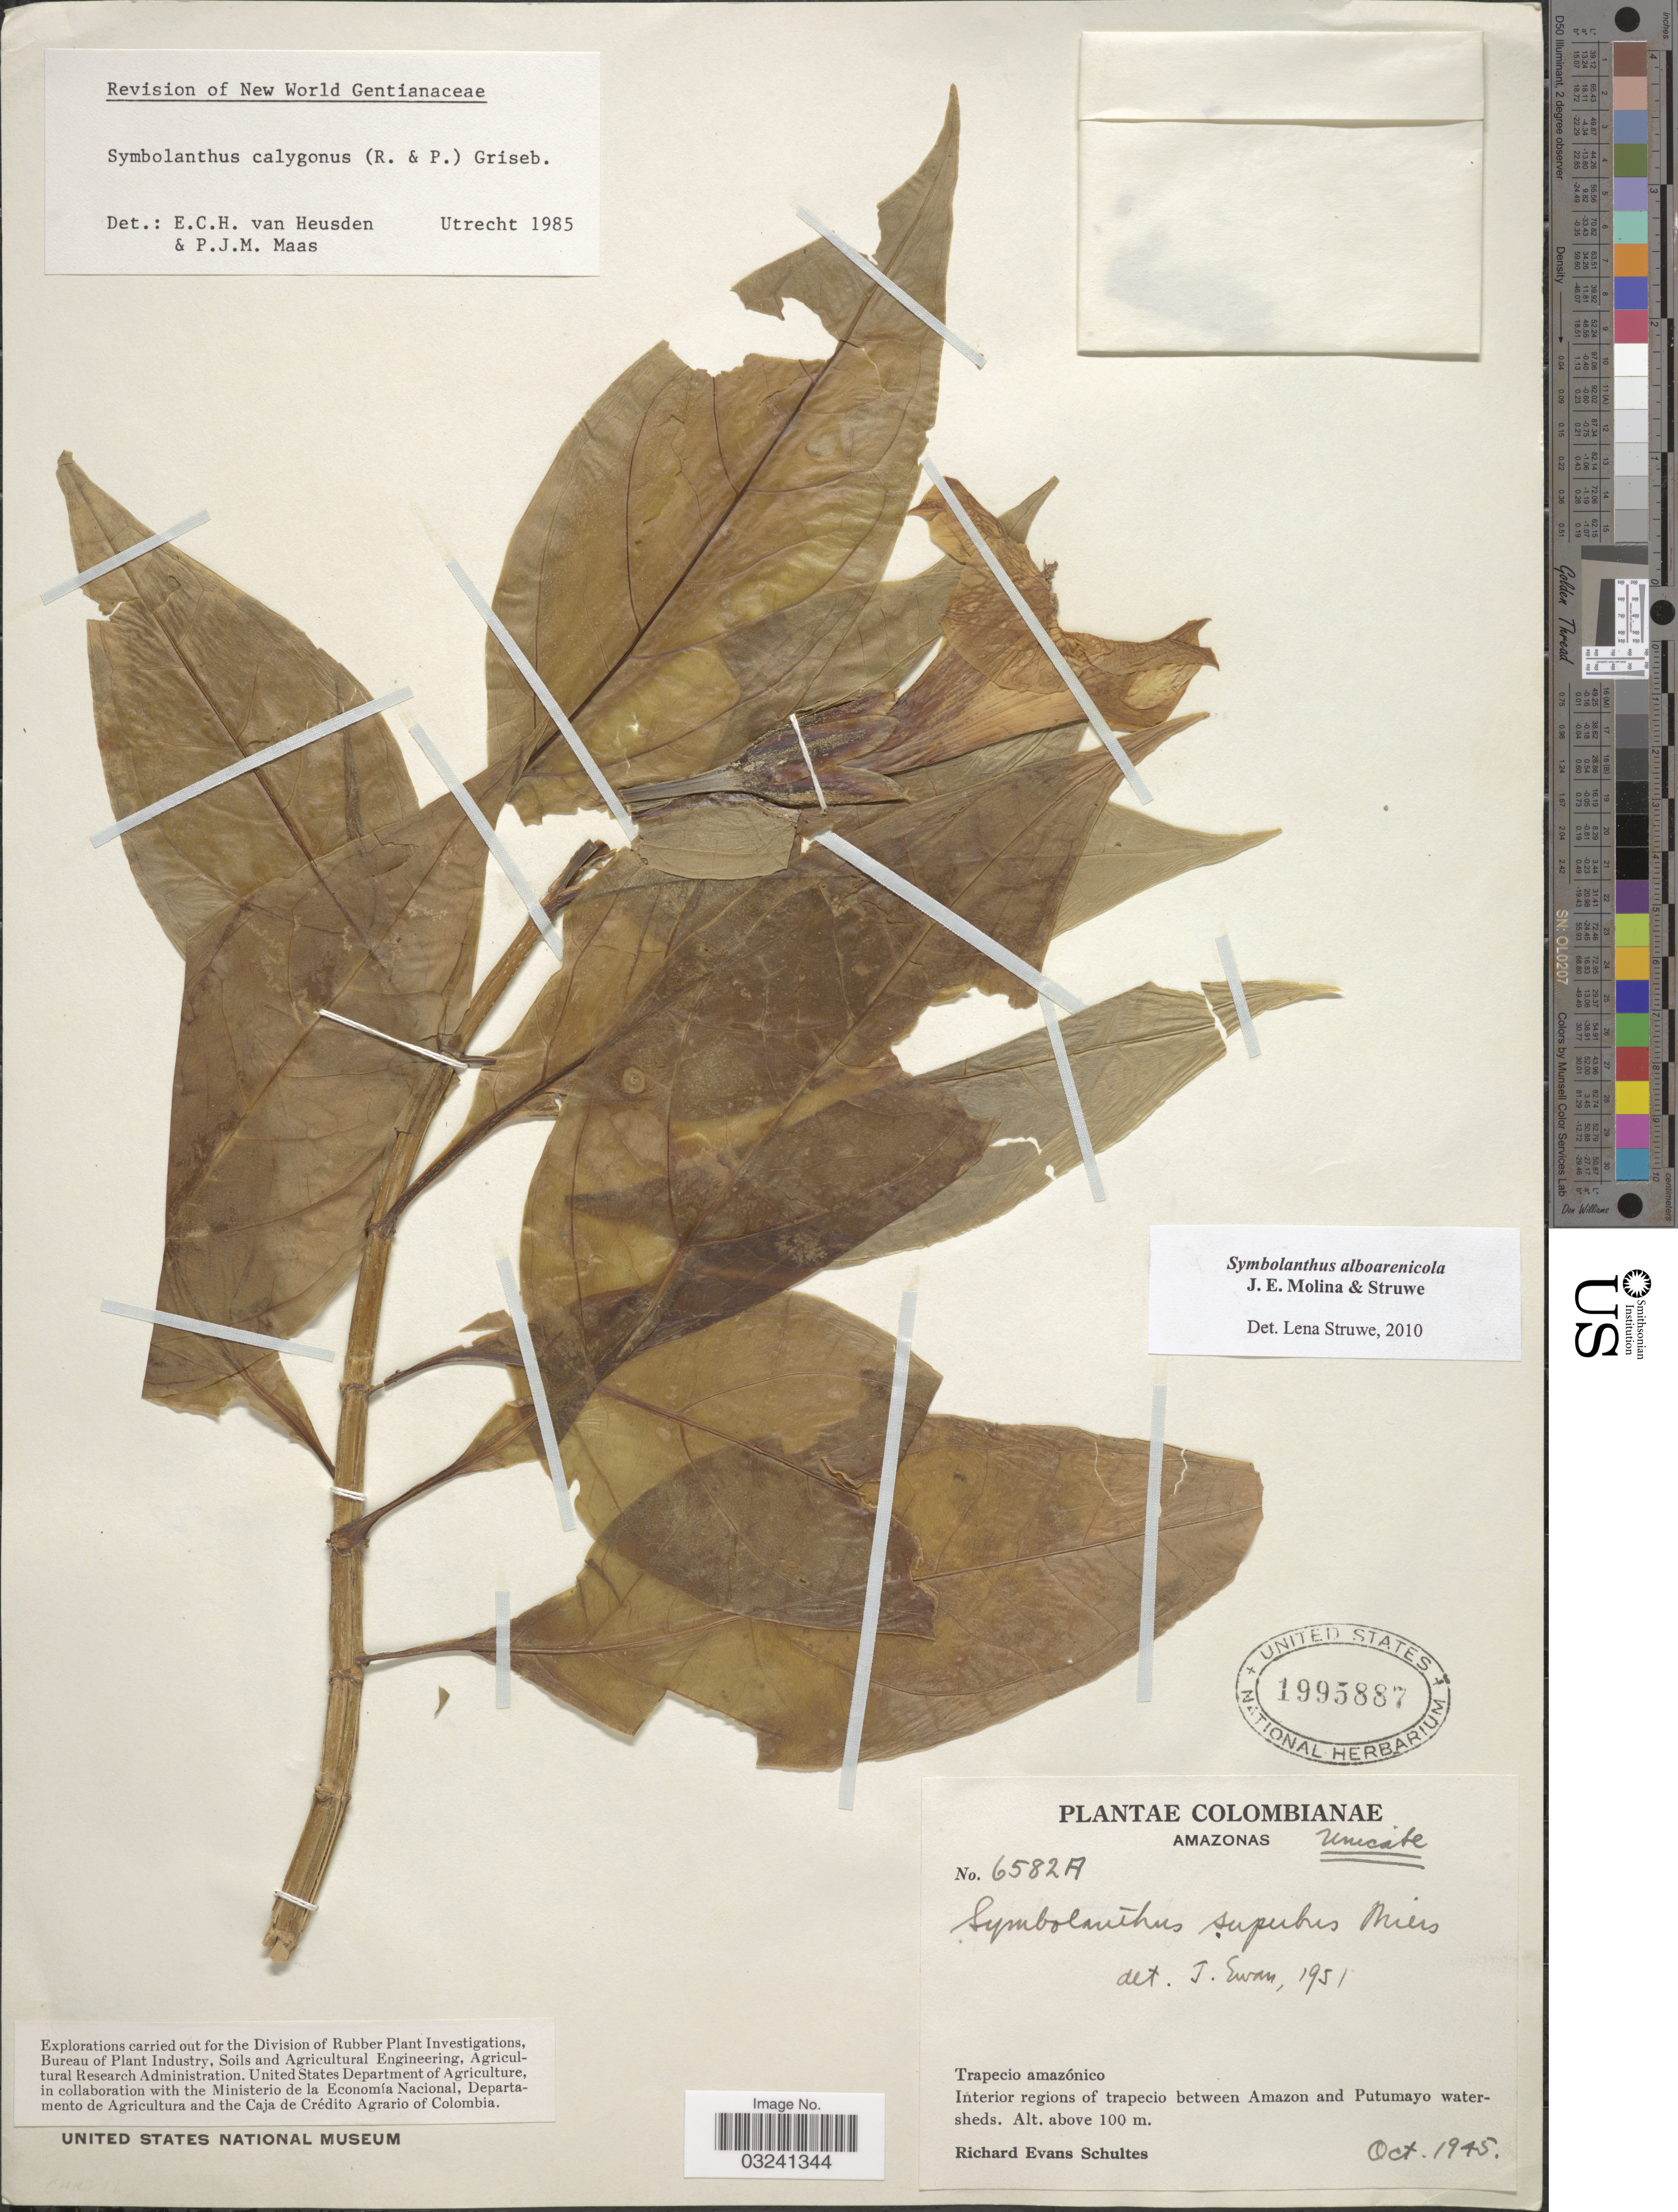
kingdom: Plantae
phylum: Tracheophyta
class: Magnoliopsida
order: Gentianales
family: Gentianaceae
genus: Symbolanthus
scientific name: Symbolanthus alboarenicola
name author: J.E. Molina & Struwe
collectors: R. E. Schultes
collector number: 658217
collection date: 1945-10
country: Colombia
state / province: Amazônas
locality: Trapecio amazónico. Interior regions of trapecio between Amazon and Putumayo watersheds.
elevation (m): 100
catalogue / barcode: US 1995887